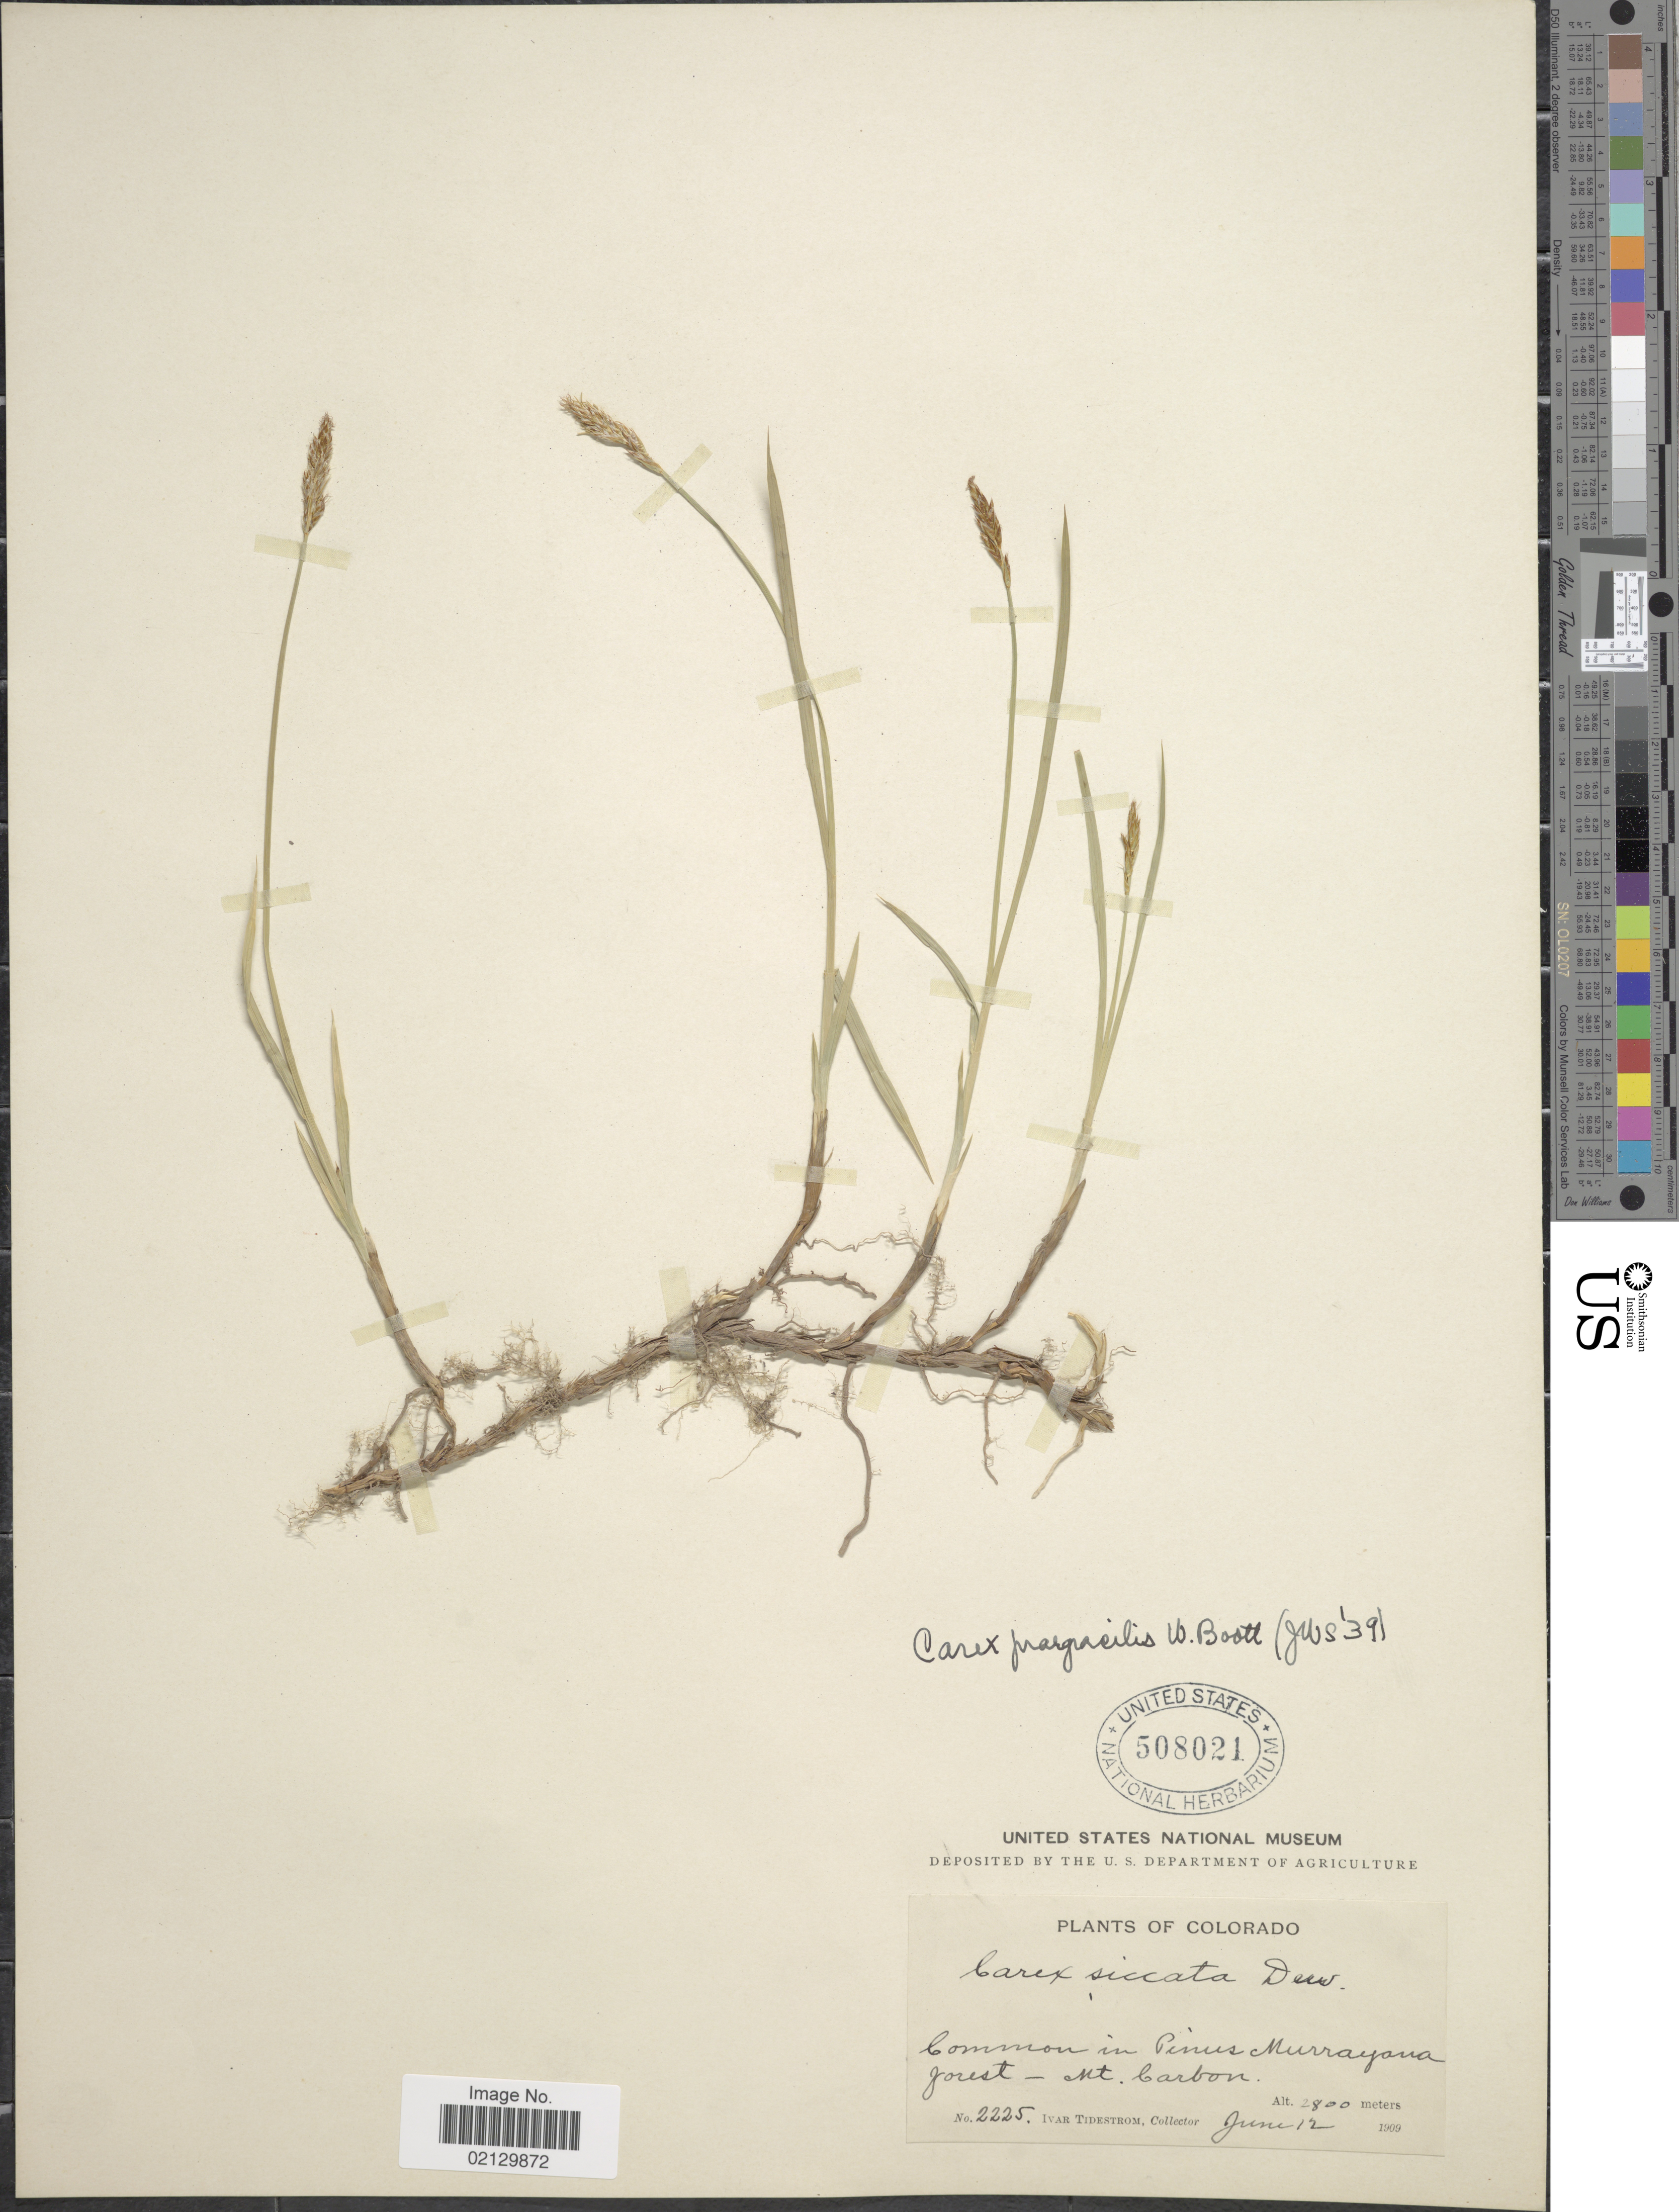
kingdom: Plantae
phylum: Tracheophyta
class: Liliopsida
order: Poales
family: Cyperaceae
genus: Carex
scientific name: Carex praegracilis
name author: W. Boott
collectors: I. F. Tidestrom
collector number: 2225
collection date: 1909-06-12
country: United States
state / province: Colorado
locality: In Pinus Murrayana forest - Mt. Carbon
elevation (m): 2800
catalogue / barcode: US 508021